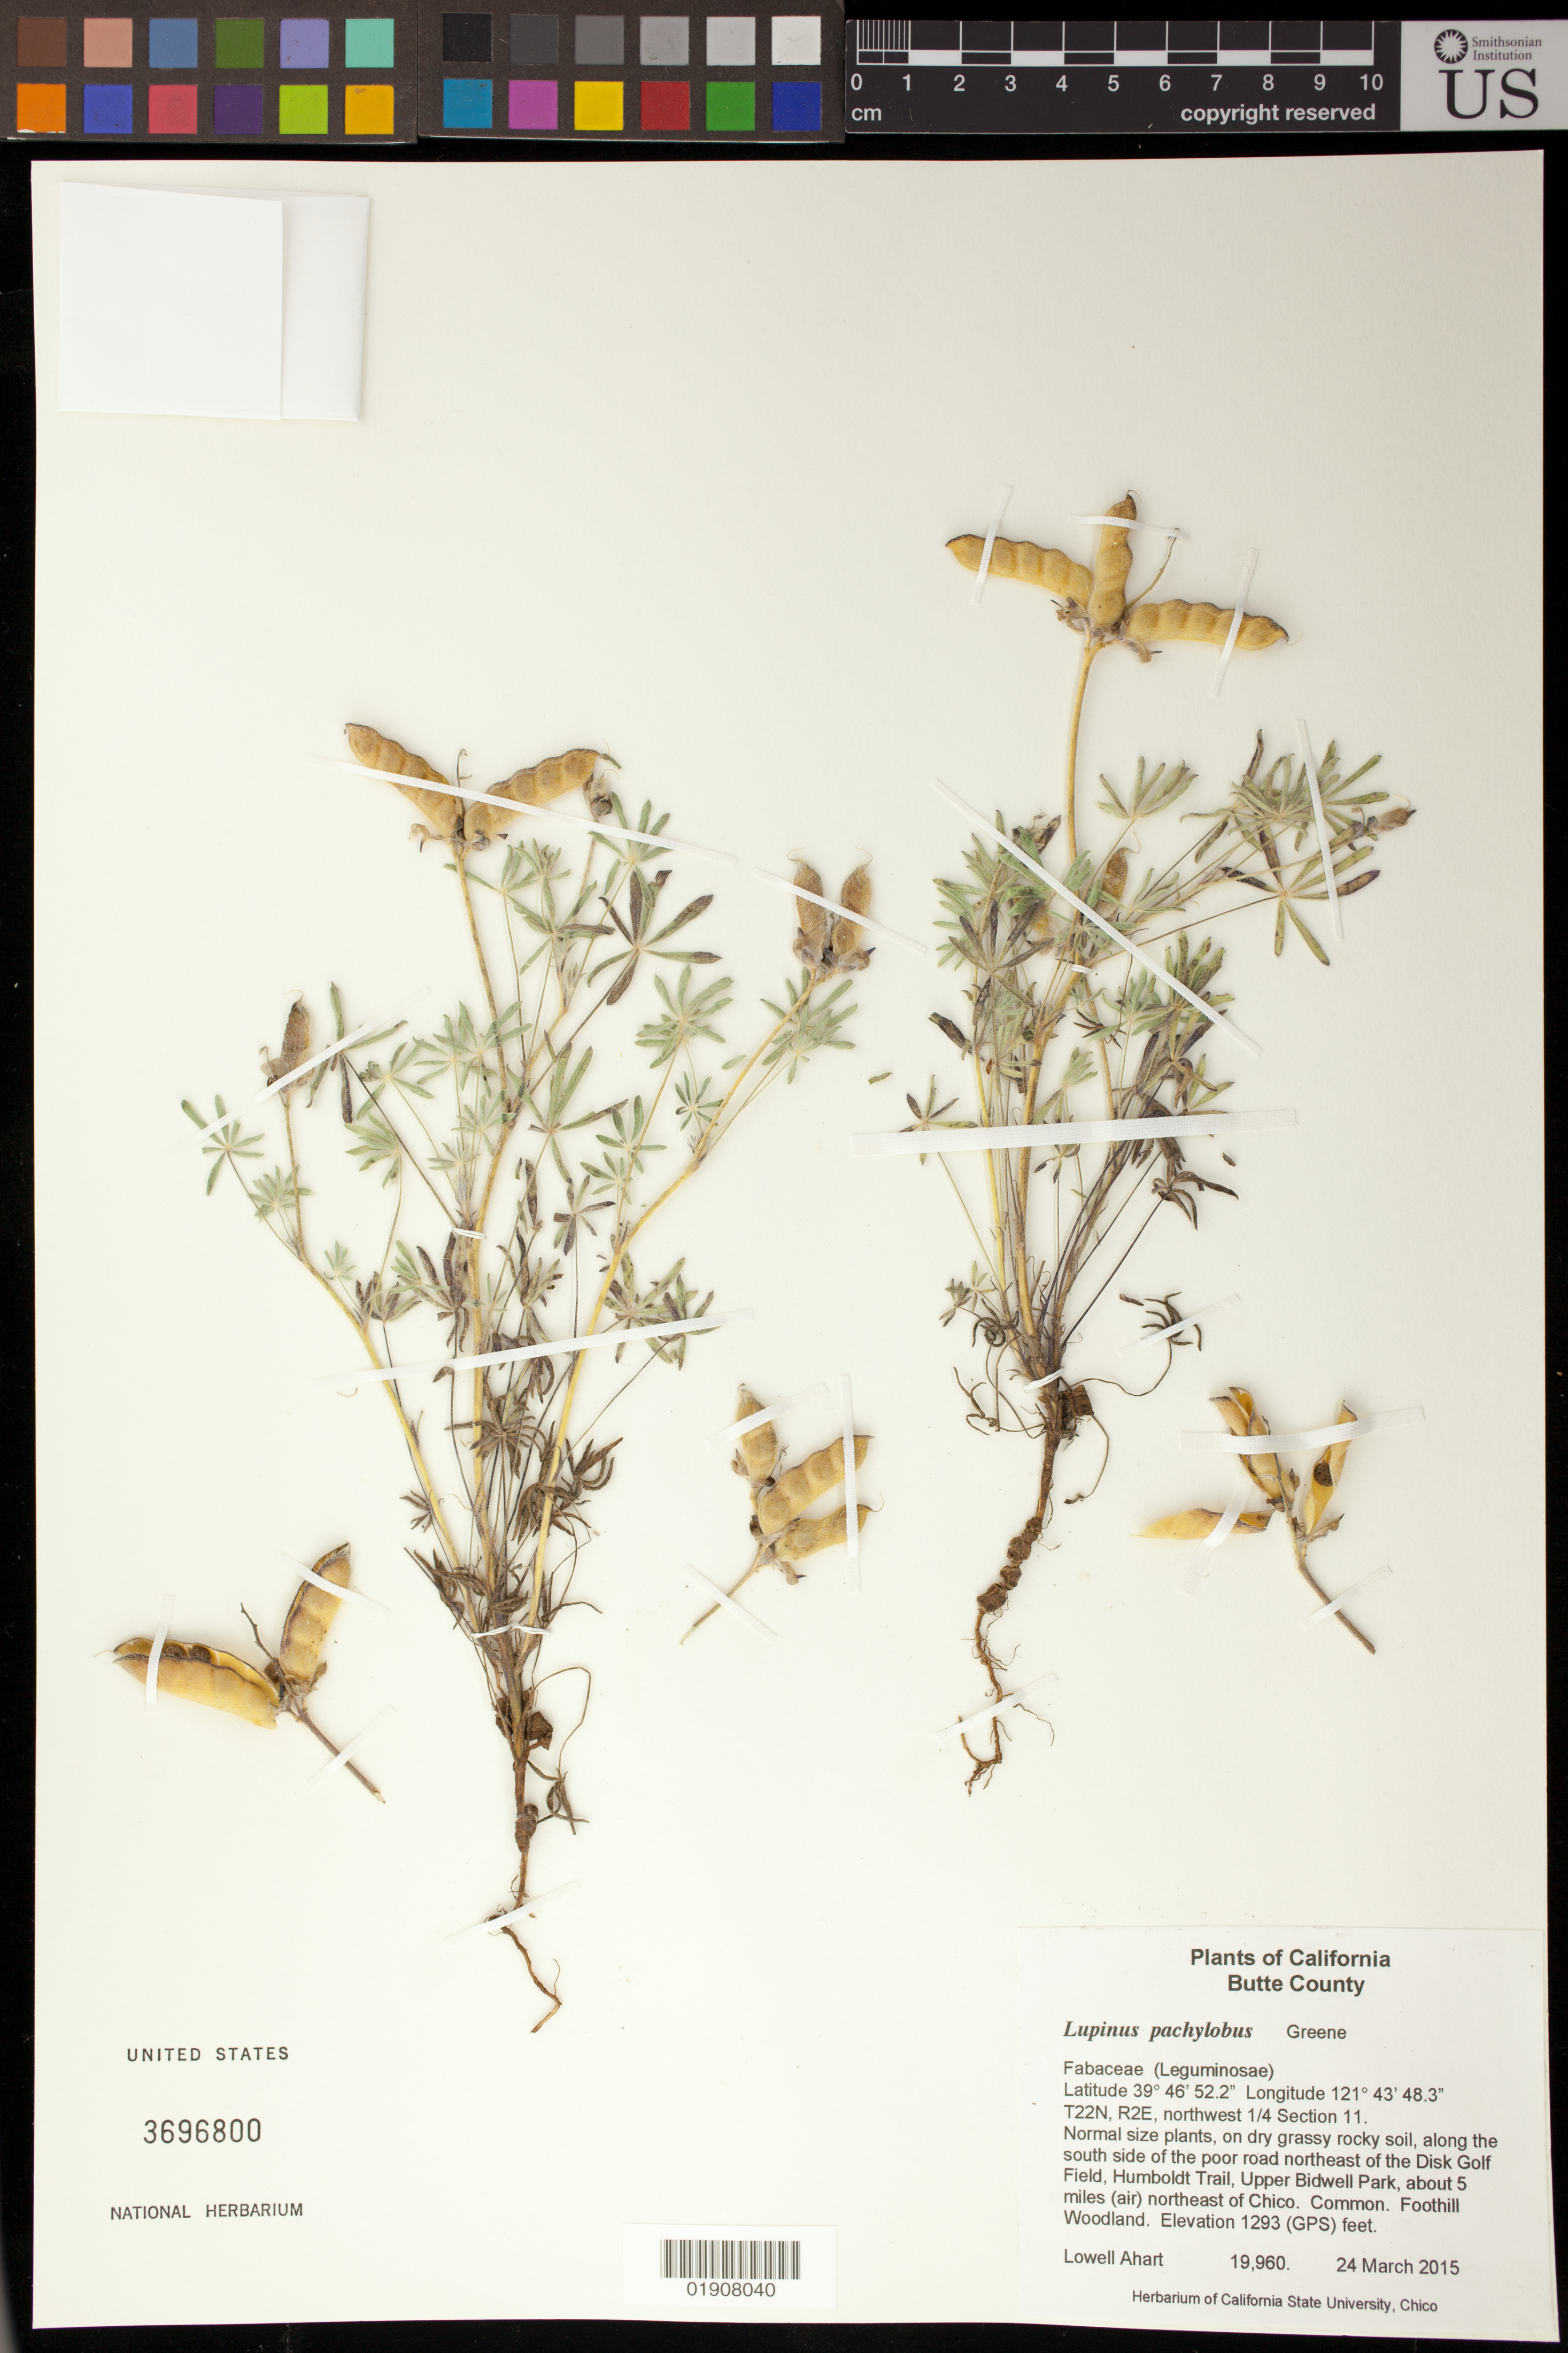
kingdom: Plantae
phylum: Tracheophyta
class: Magnoliopsida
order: Fabales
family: Fabaceae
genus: Lupinus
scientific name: Lupinus pachylobus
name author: Greene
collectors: L. Ahart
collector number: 19960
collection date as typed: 24 Mar 2015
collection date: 2015-03-24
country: United States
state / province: California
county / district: Butte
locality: Along the south side of the poor road northeast of the Disk Golf Field, Humboldt Trail, Upper Bidwell Park, about 5 miles (air) northeast of Chico.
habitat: Foothill Woodland.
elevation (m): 394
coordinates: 39 46 52.2 N, 121 43 48.3 W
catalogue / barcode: US 3696800